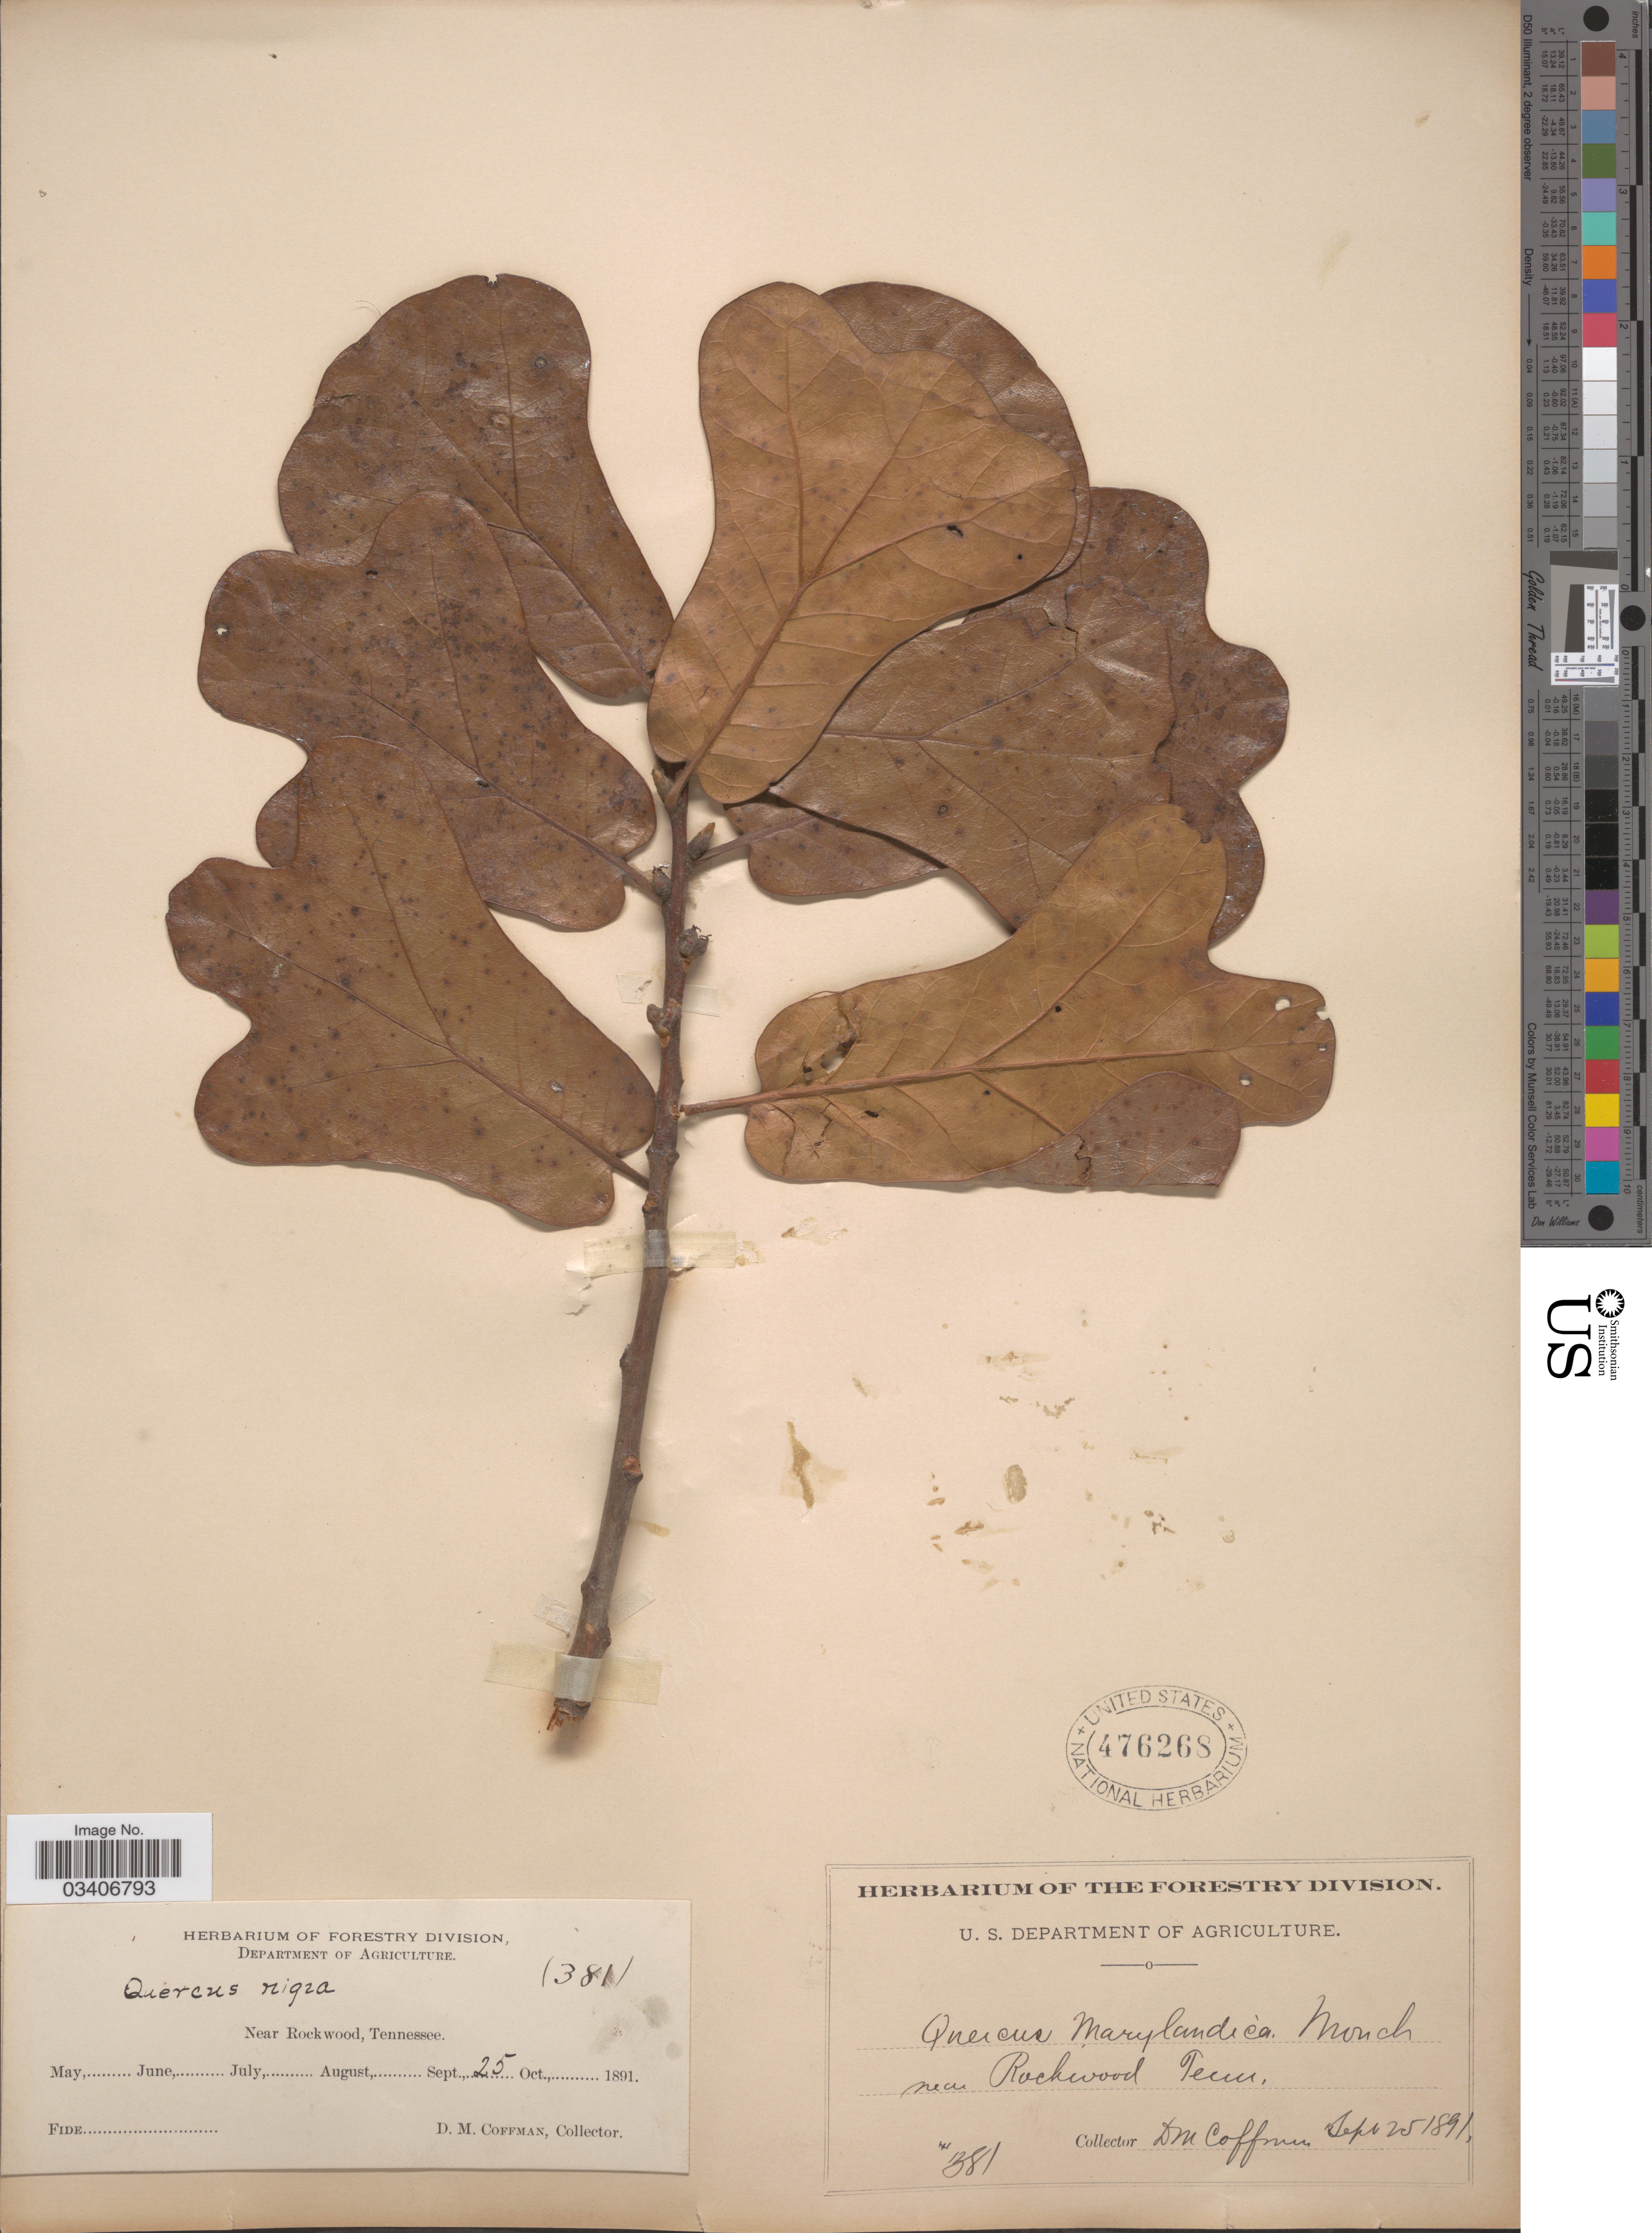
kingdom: Plantae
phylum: Tracheophyta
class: Magnoliopsida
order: Fagales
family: Fagaceae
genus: Quercus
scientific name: Quercus marilandica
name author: (L.) Münchh.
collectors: D. M. Coffman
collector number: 381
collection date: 1891-09-25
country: United States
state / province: Tennessee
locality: Near Rockwood.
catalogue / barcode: US 476268